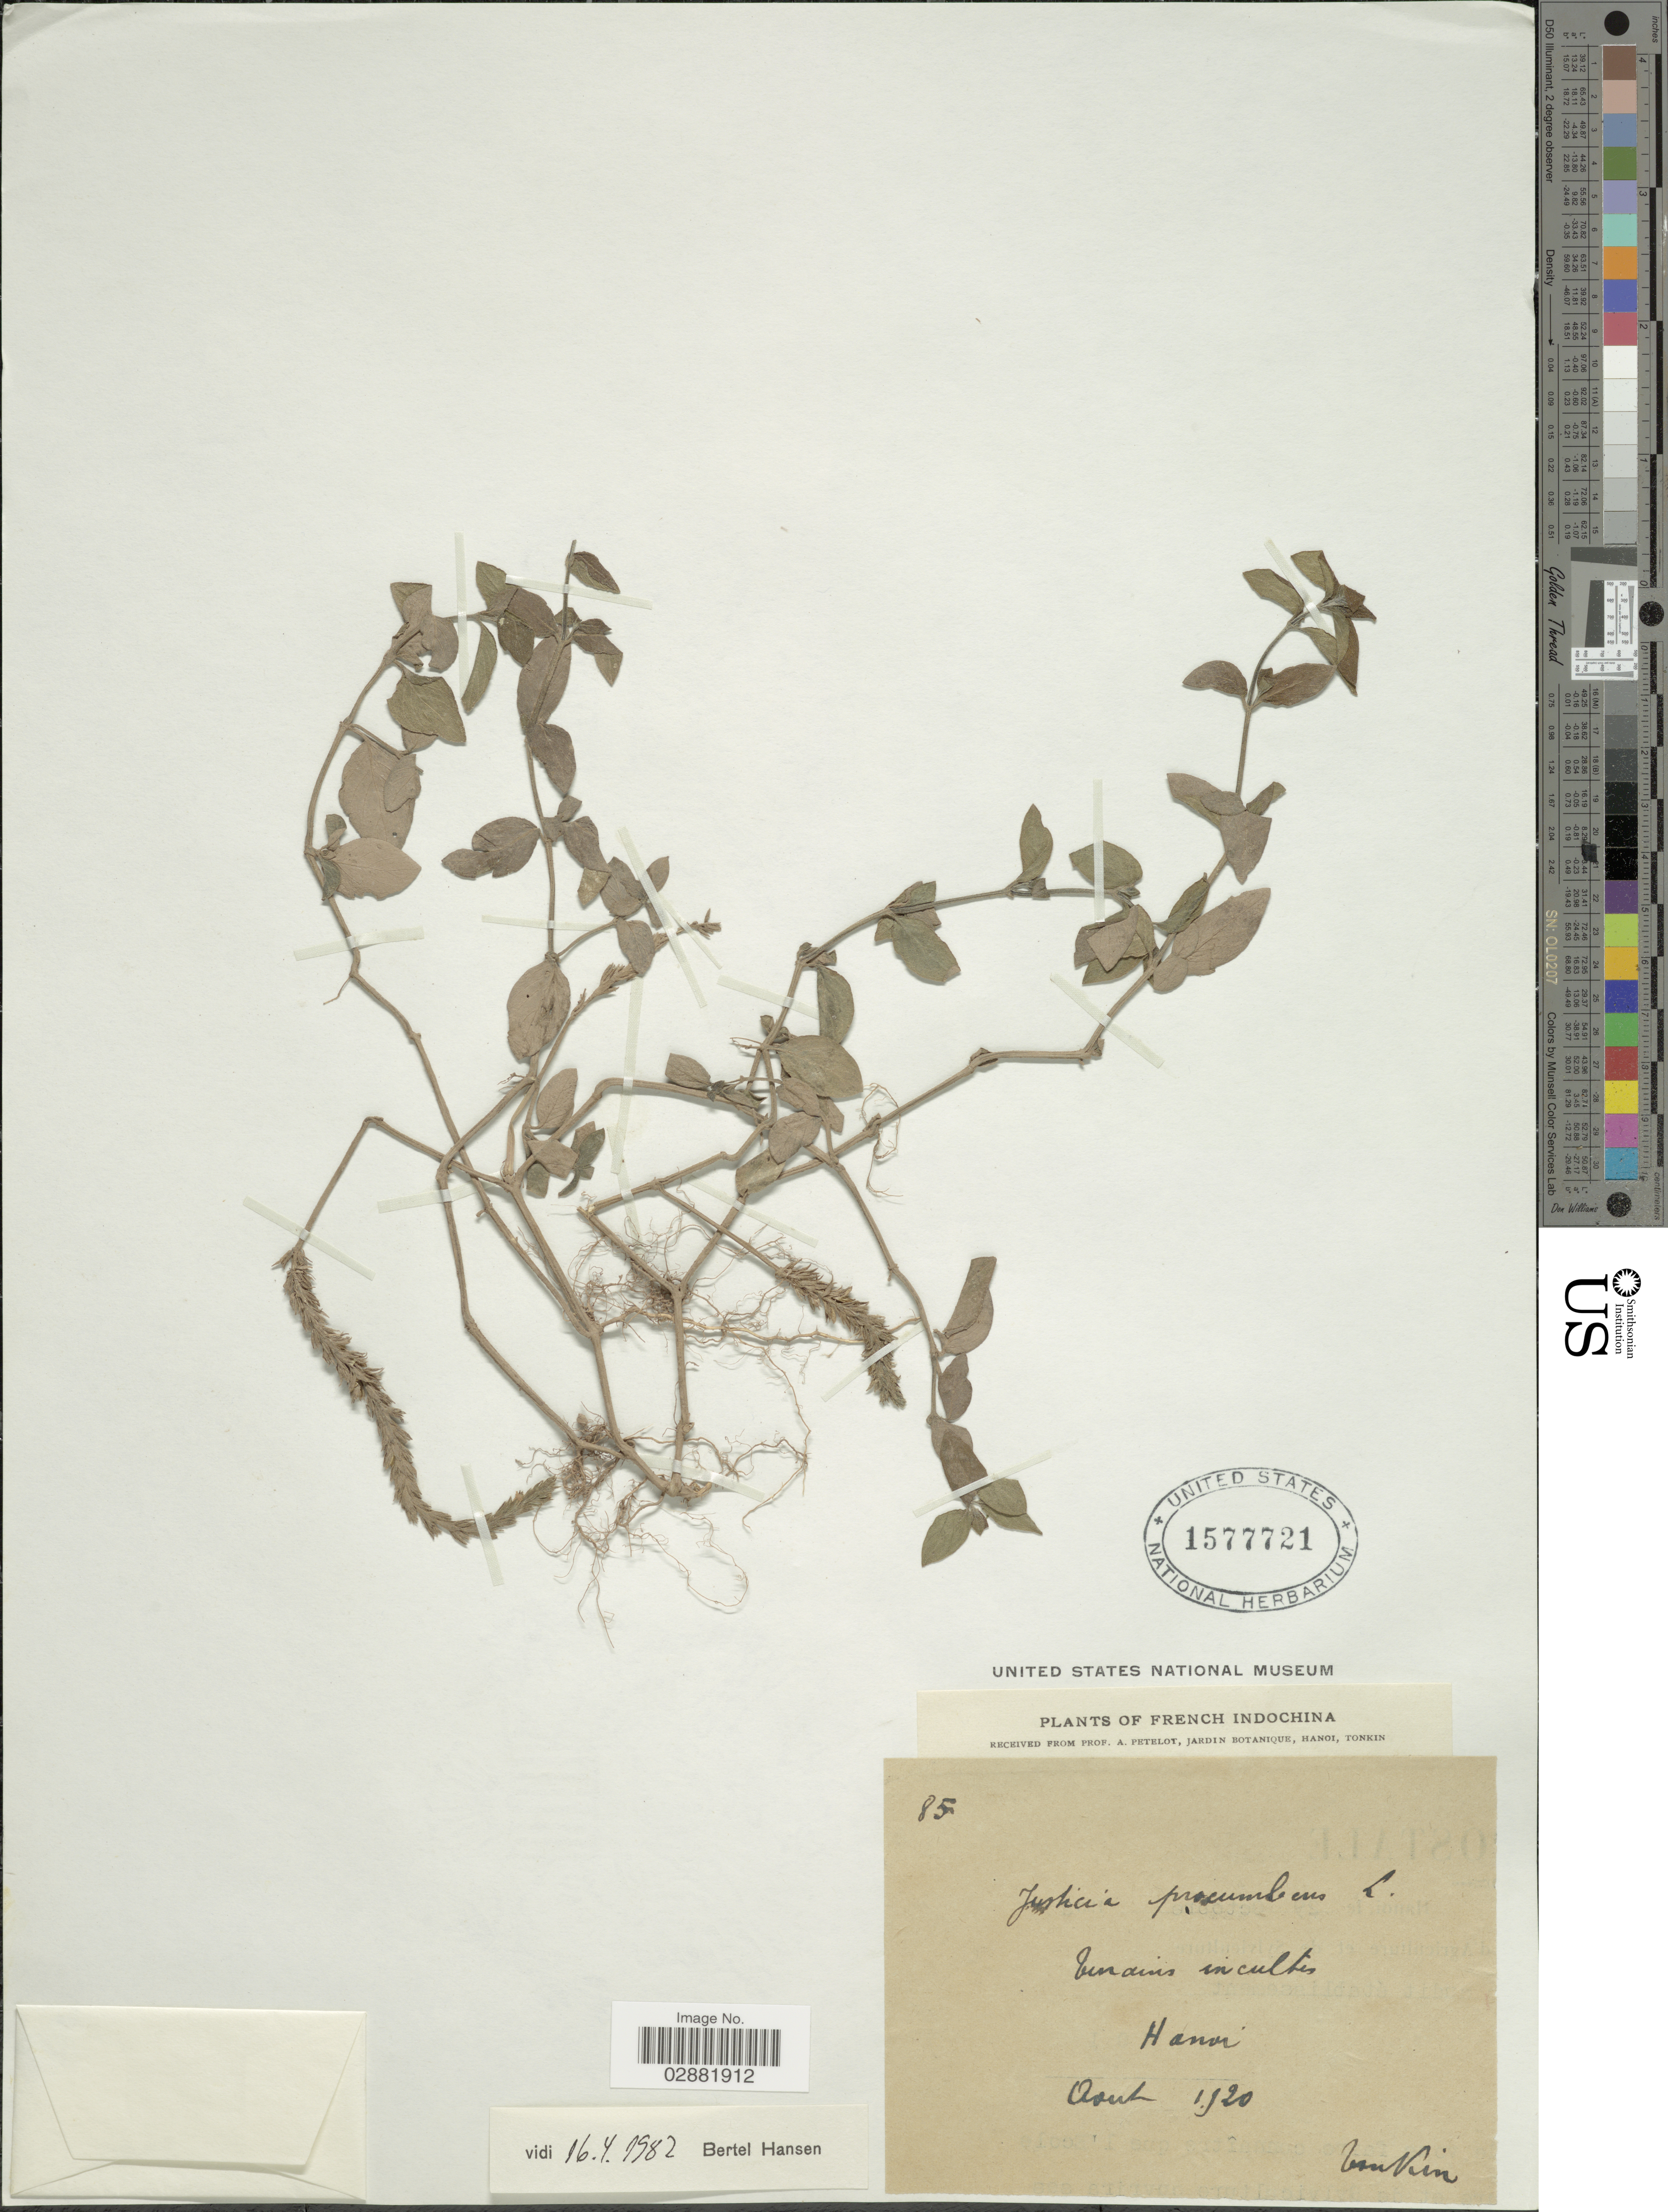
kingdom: Plantae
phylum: Tracheophyta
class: Magnoliopsida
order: Lamiales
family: Acanthaceae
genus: Justicia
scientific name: Justicia procumbens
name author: L.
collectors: A. Petelot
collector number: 85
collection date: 1920-08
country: Vietnam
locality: French IndoChina, Tonkin. Hanoi.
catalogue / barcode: US 1577721